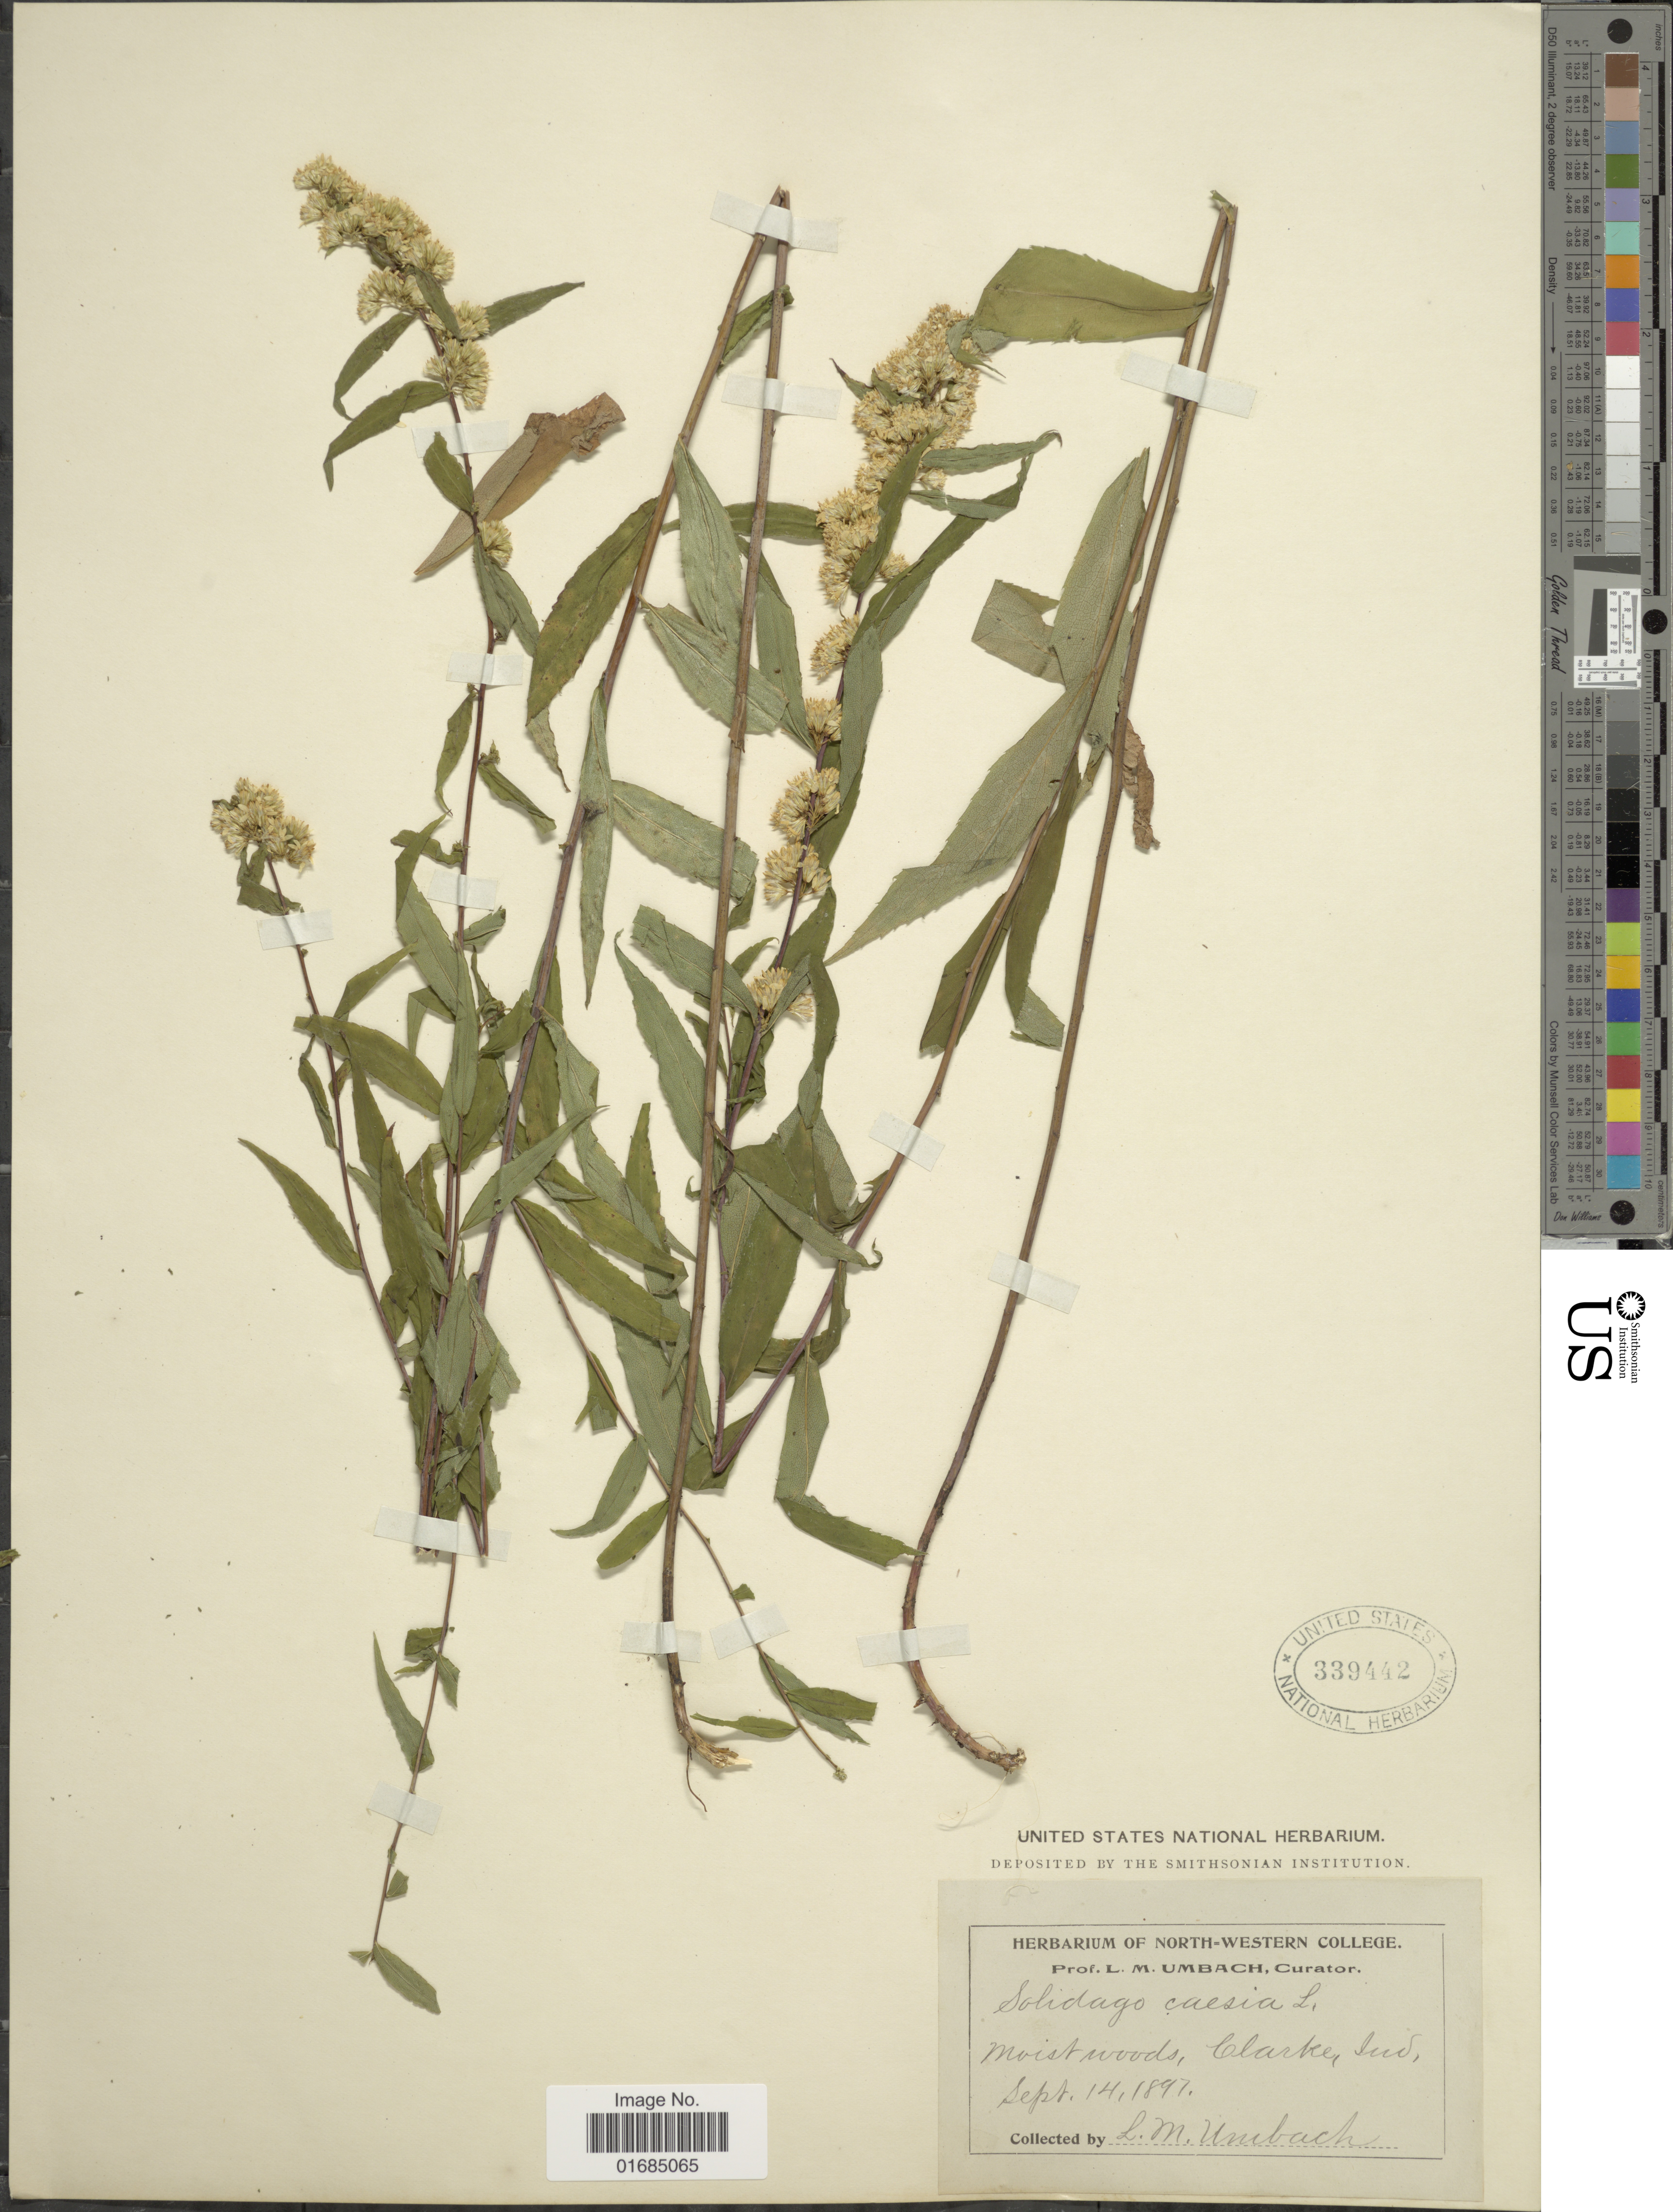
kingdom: Plantae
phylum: Tracheophyta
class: Magnoliopsida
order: Asterales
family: Asteraceae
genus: Solidago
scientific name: Solidago caesia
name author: L.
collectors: L. M. Umbach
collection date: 1897-09-14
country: United States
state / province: Indiana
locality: Moistwoods, Clark, Ind.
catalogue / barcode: US 339442